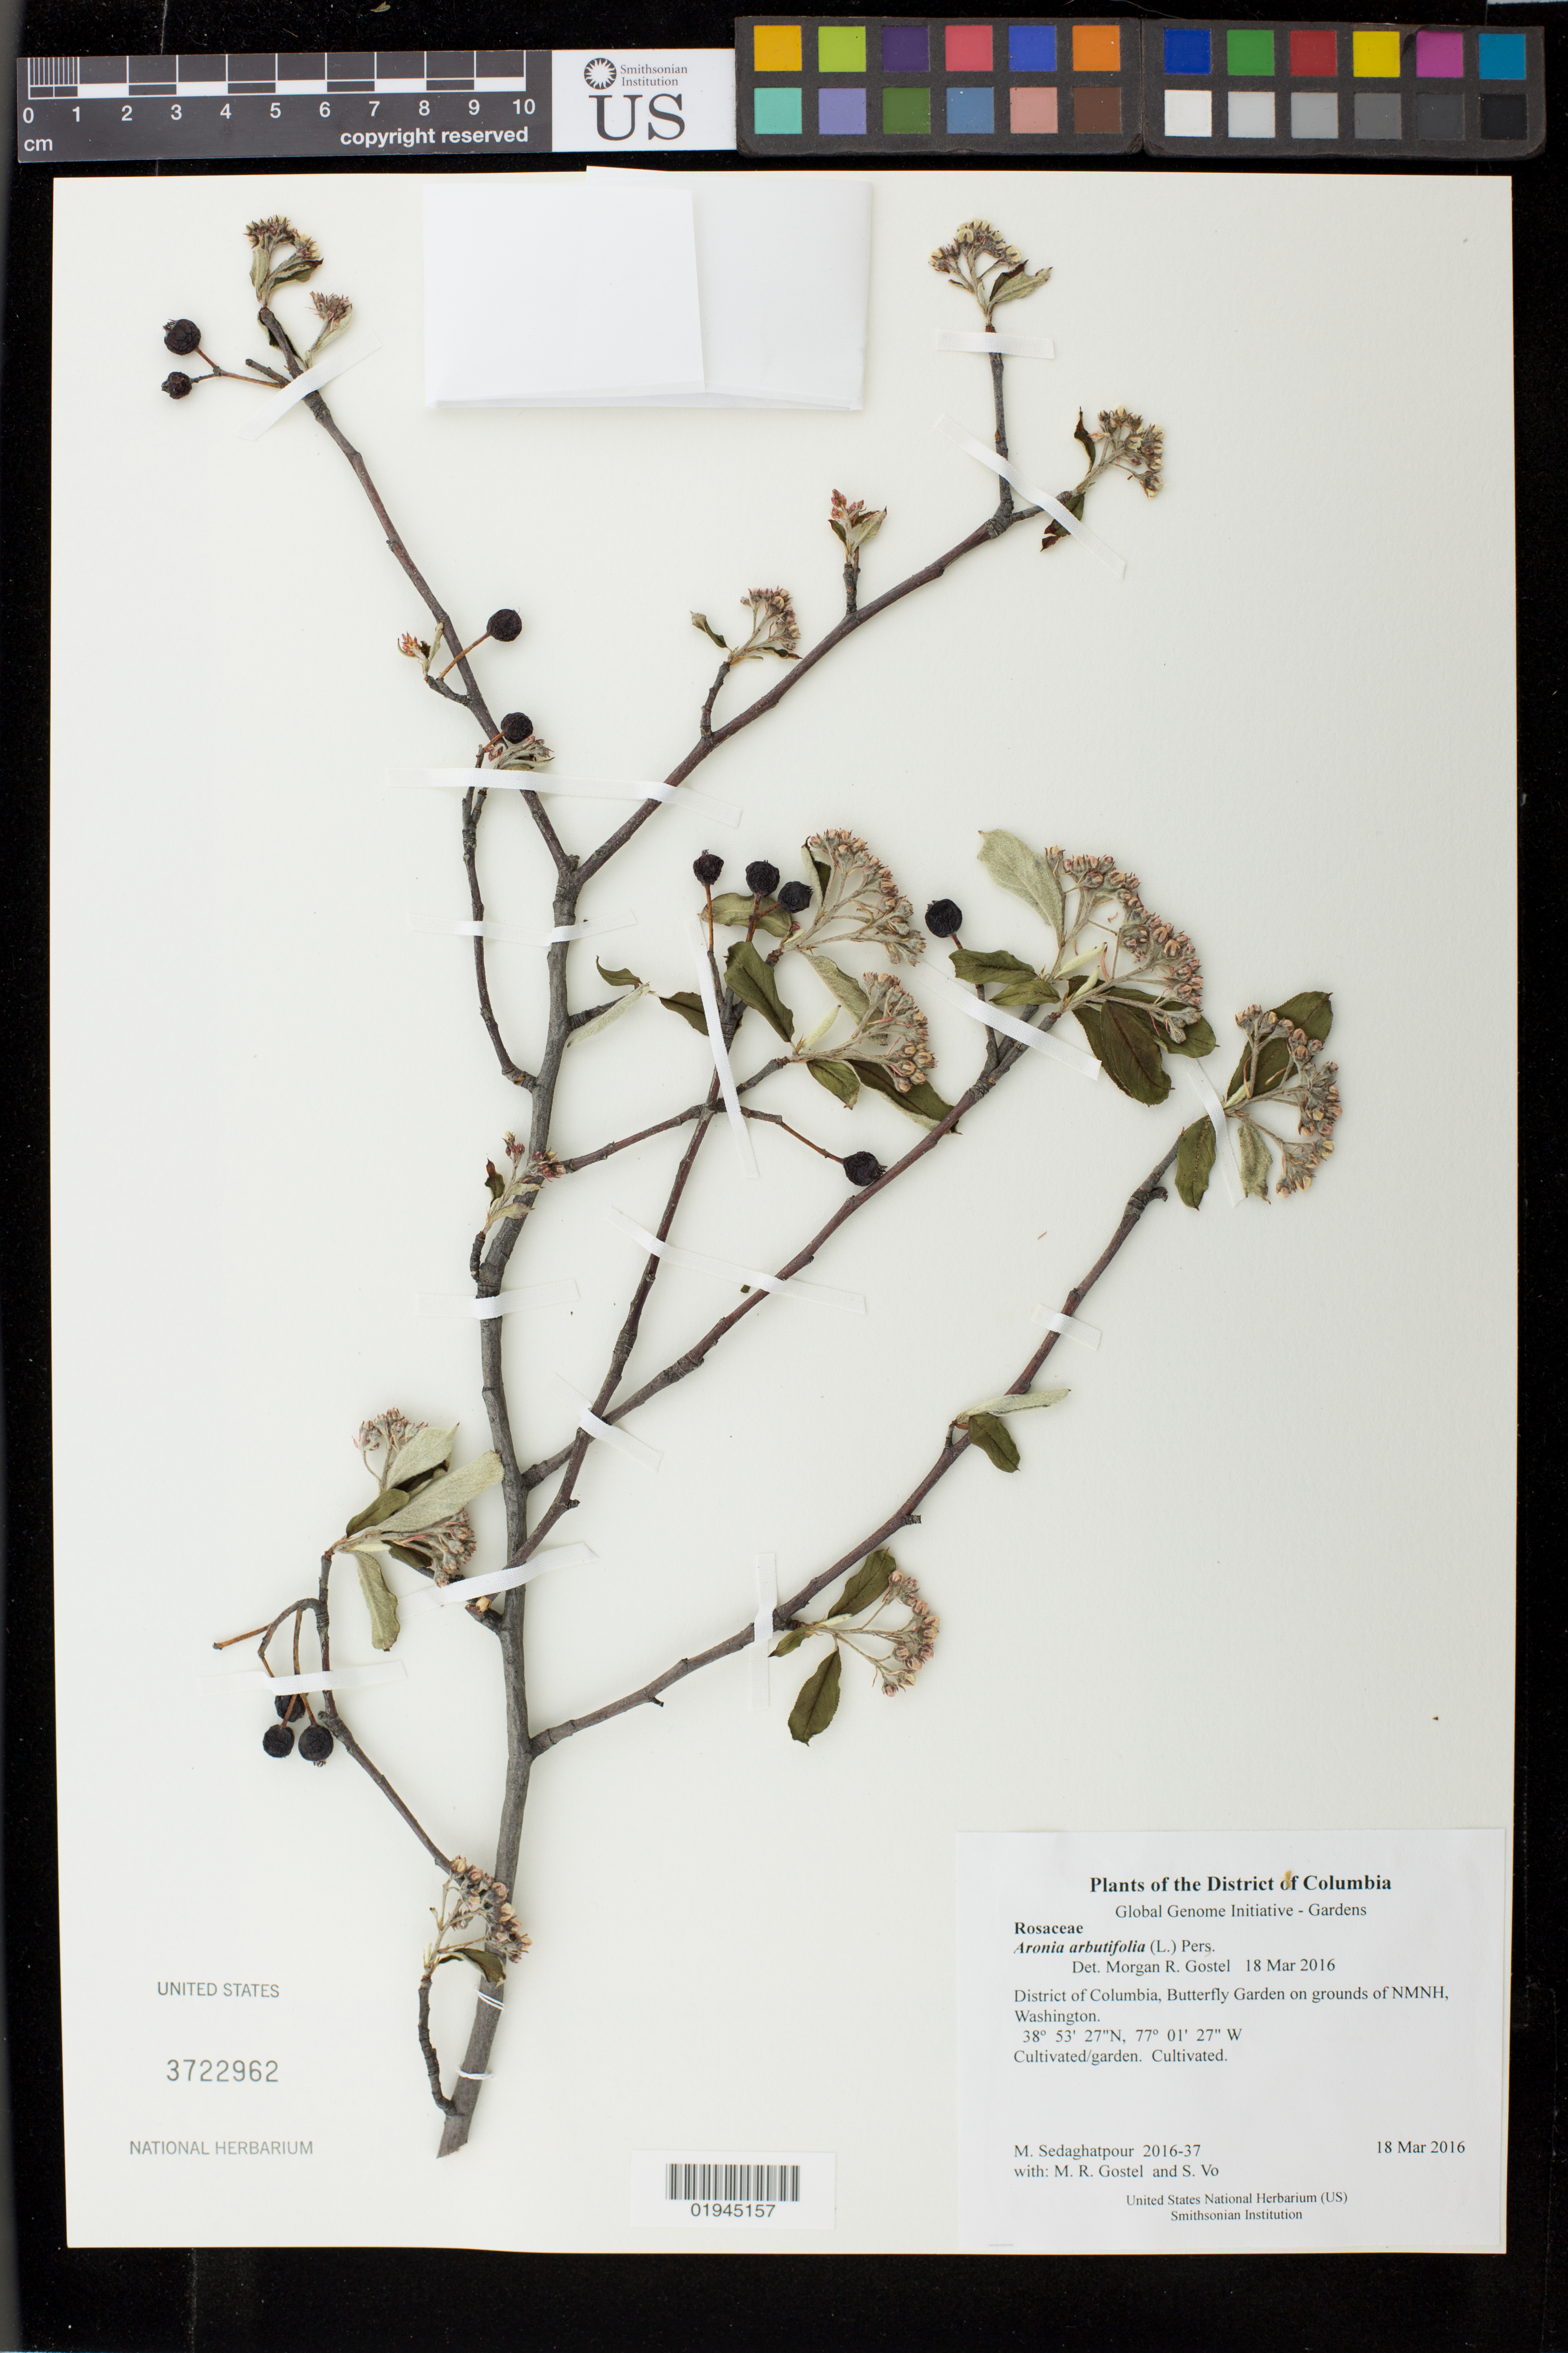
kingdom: Plantae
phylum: Tracheophyta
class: Magnoliopsida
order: Rosales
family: Rosaceae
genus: Aronia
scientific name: Aronia arbutifolia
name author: (L.) Pers.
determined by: Gostel, Morgan R., (BRIT), Botanical Research Institute of Texas (UNITED STATES)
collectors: M. Sedaghatpour, M. R. Gostel & S. Vo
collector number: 2016-37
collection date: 2016-03-18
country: United States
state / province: District of Columbia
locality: Butterfly Garden on grounds of NMNH, Washington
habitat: Cultivated/garden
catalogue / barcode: US 3722962